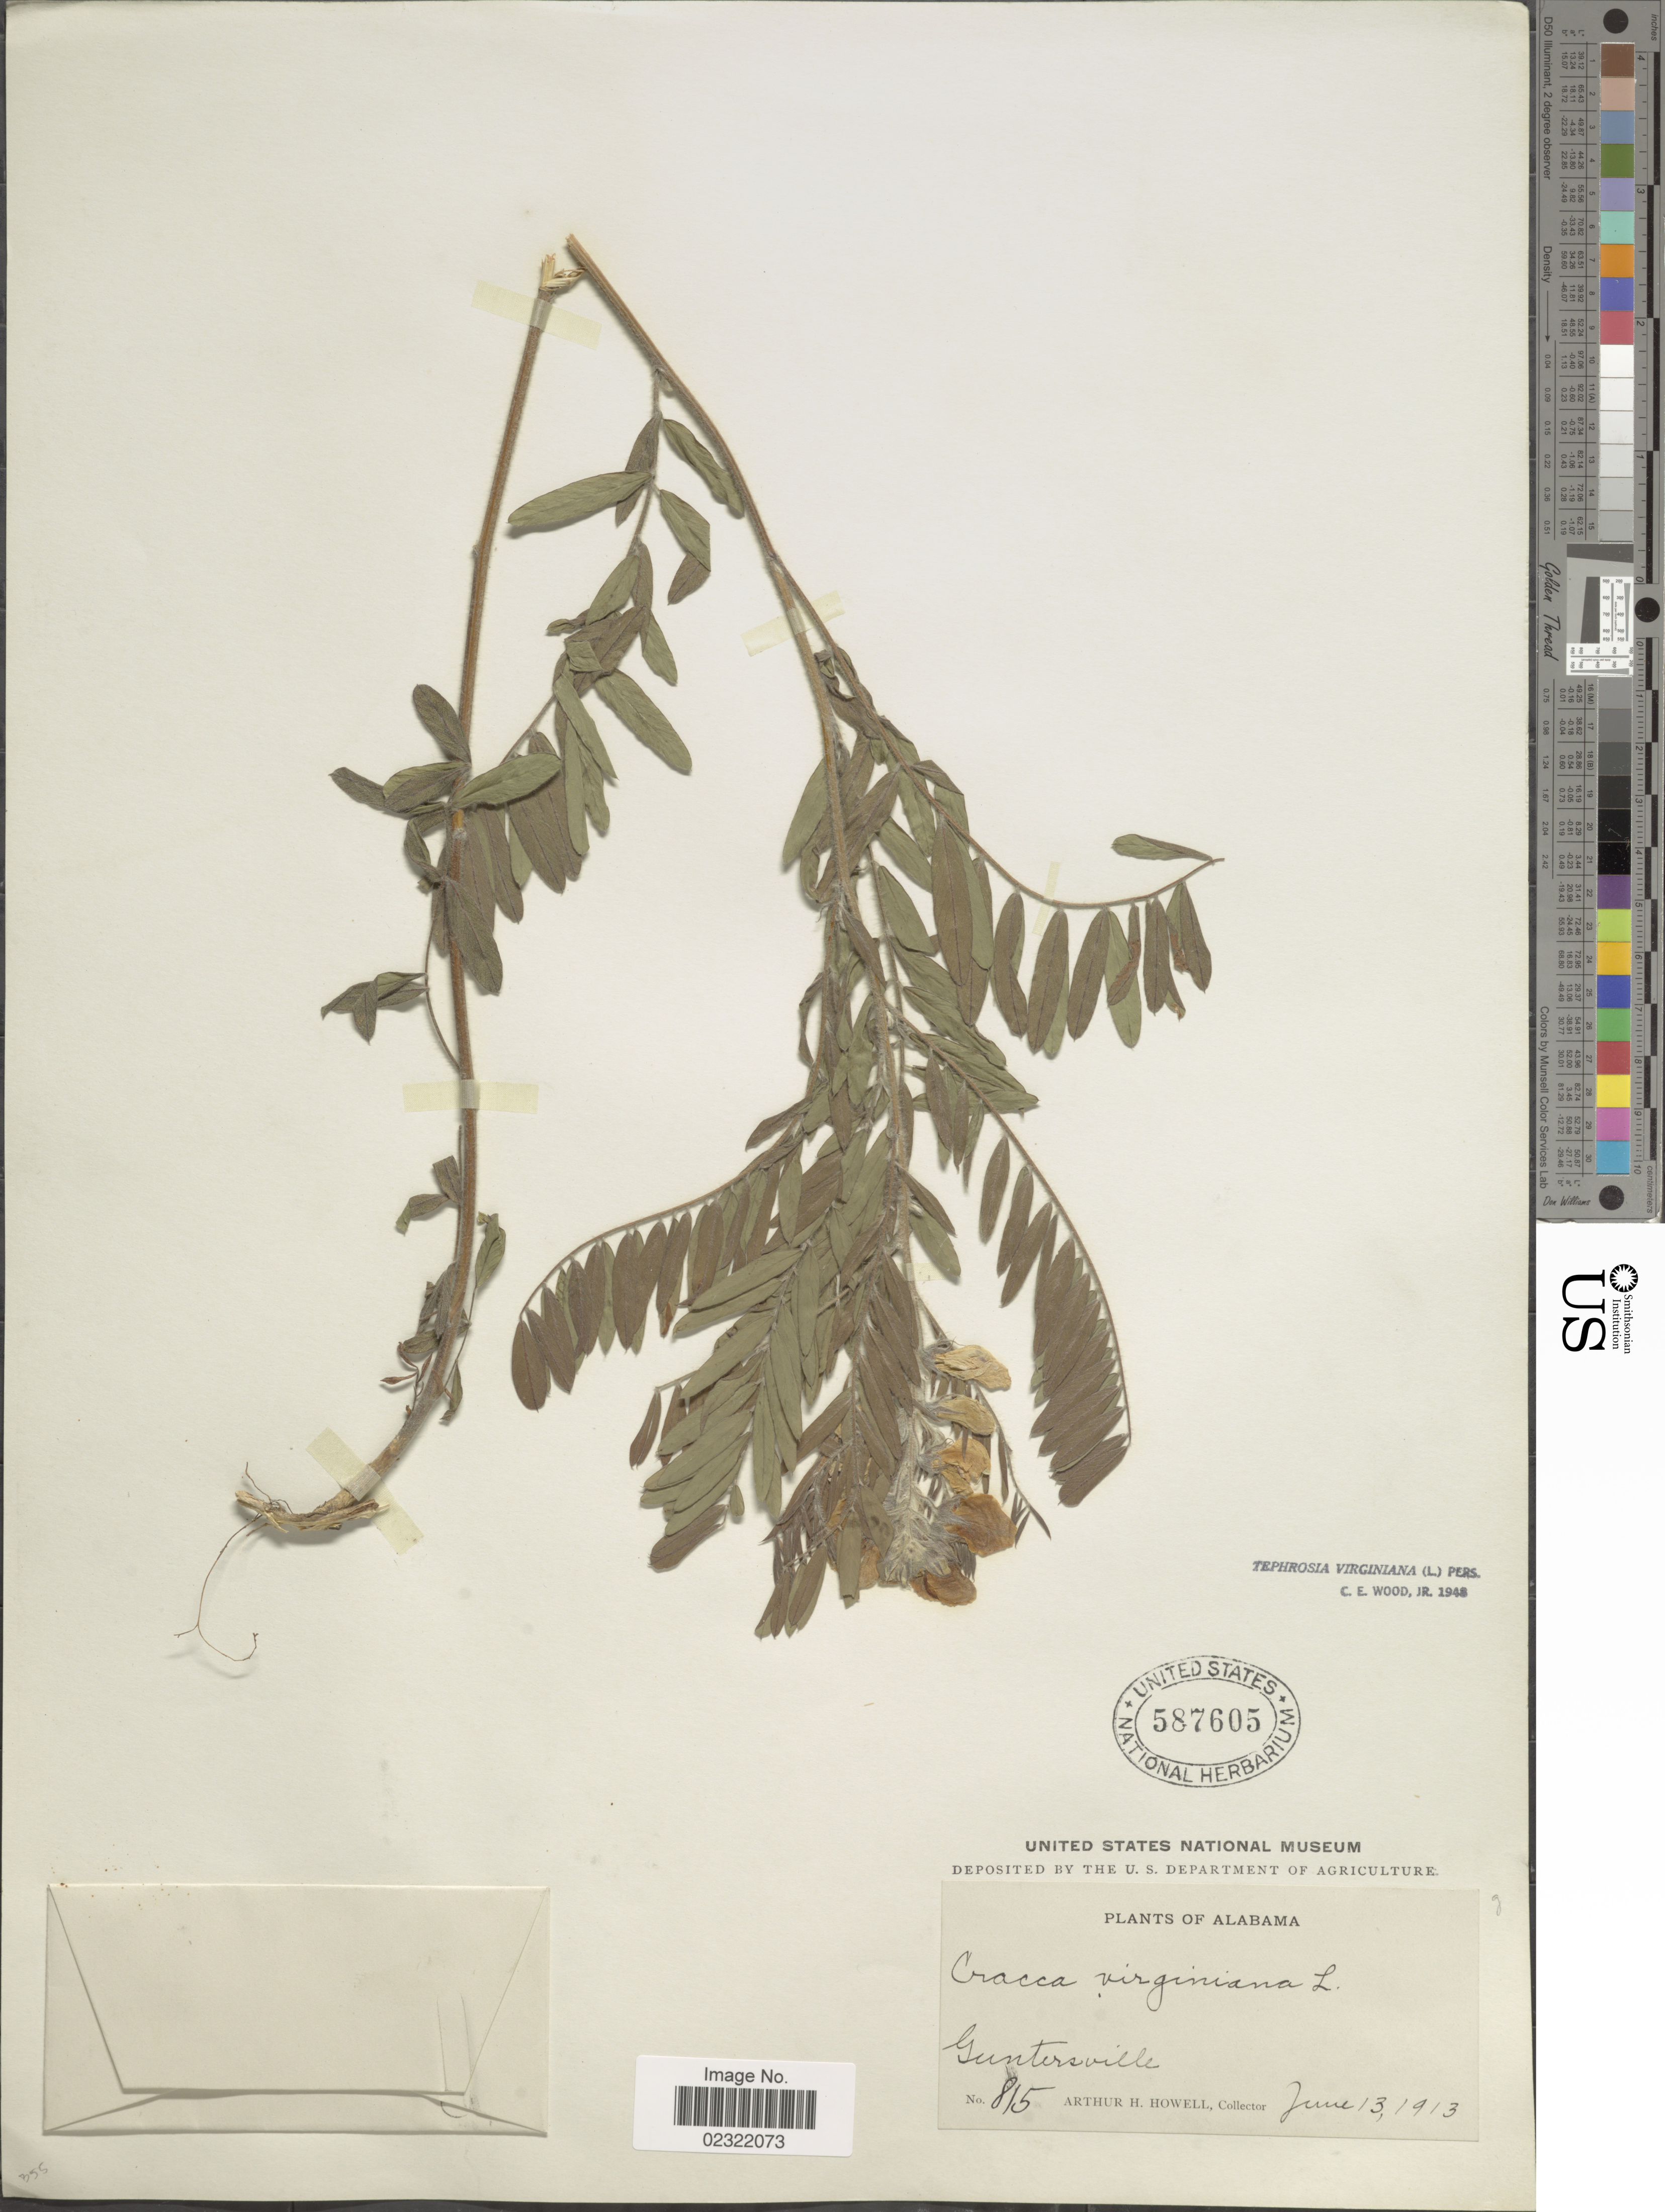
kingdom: Plantae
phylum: Tracheophyta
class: Magnoliopsida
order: Fabales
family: Fabaceae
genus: Tephrosia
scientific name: Tephrosia virginiana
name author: (L.) Pers.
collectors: A. H. Howell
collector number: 815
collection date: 1913-06-13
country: United States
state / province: Alabama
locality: Guntersville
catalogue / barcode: US 587605